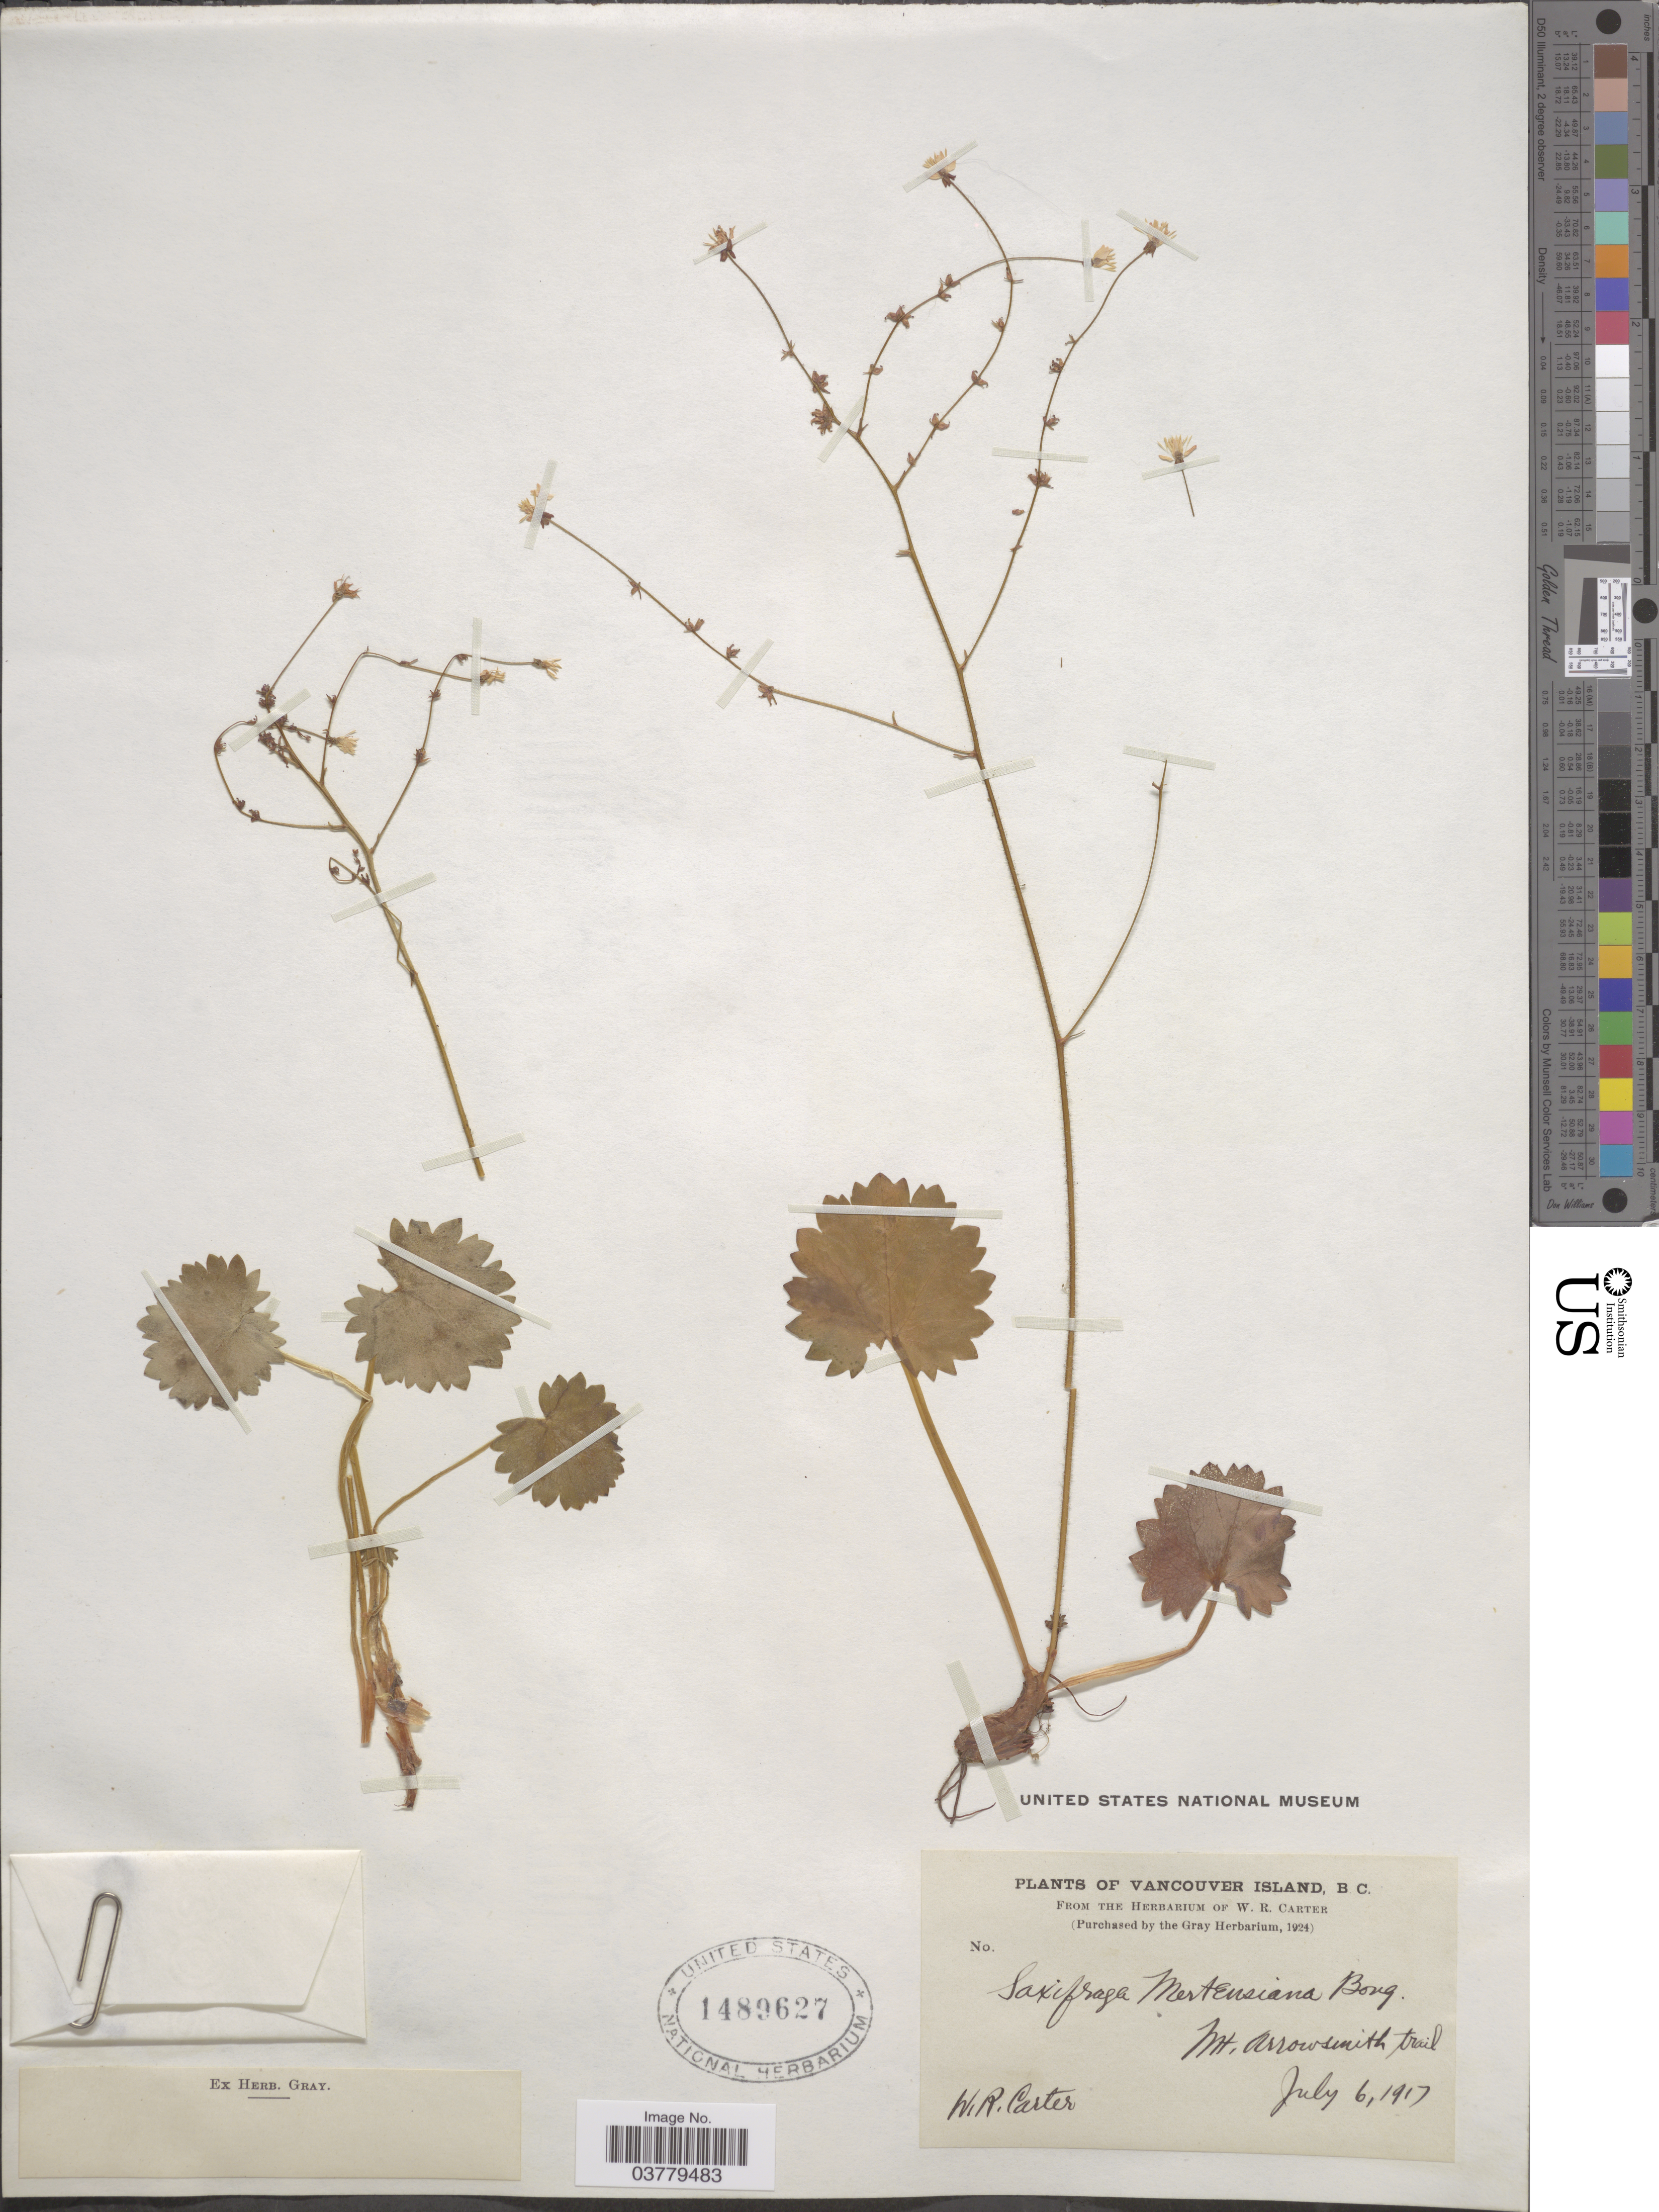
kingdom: Plantae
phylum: Tracheophyta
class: Magnoliopsida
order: Saxifragales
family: Saxifragaceae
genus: Saxifraga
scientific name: Saxifraga mertensiana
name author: Bong.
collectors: W. R. Carter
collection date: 1917-07-06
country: Canada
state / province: British Columbia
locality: Vancouver Island. Mt. Arrowsmith trail.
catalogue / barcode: US 1489627